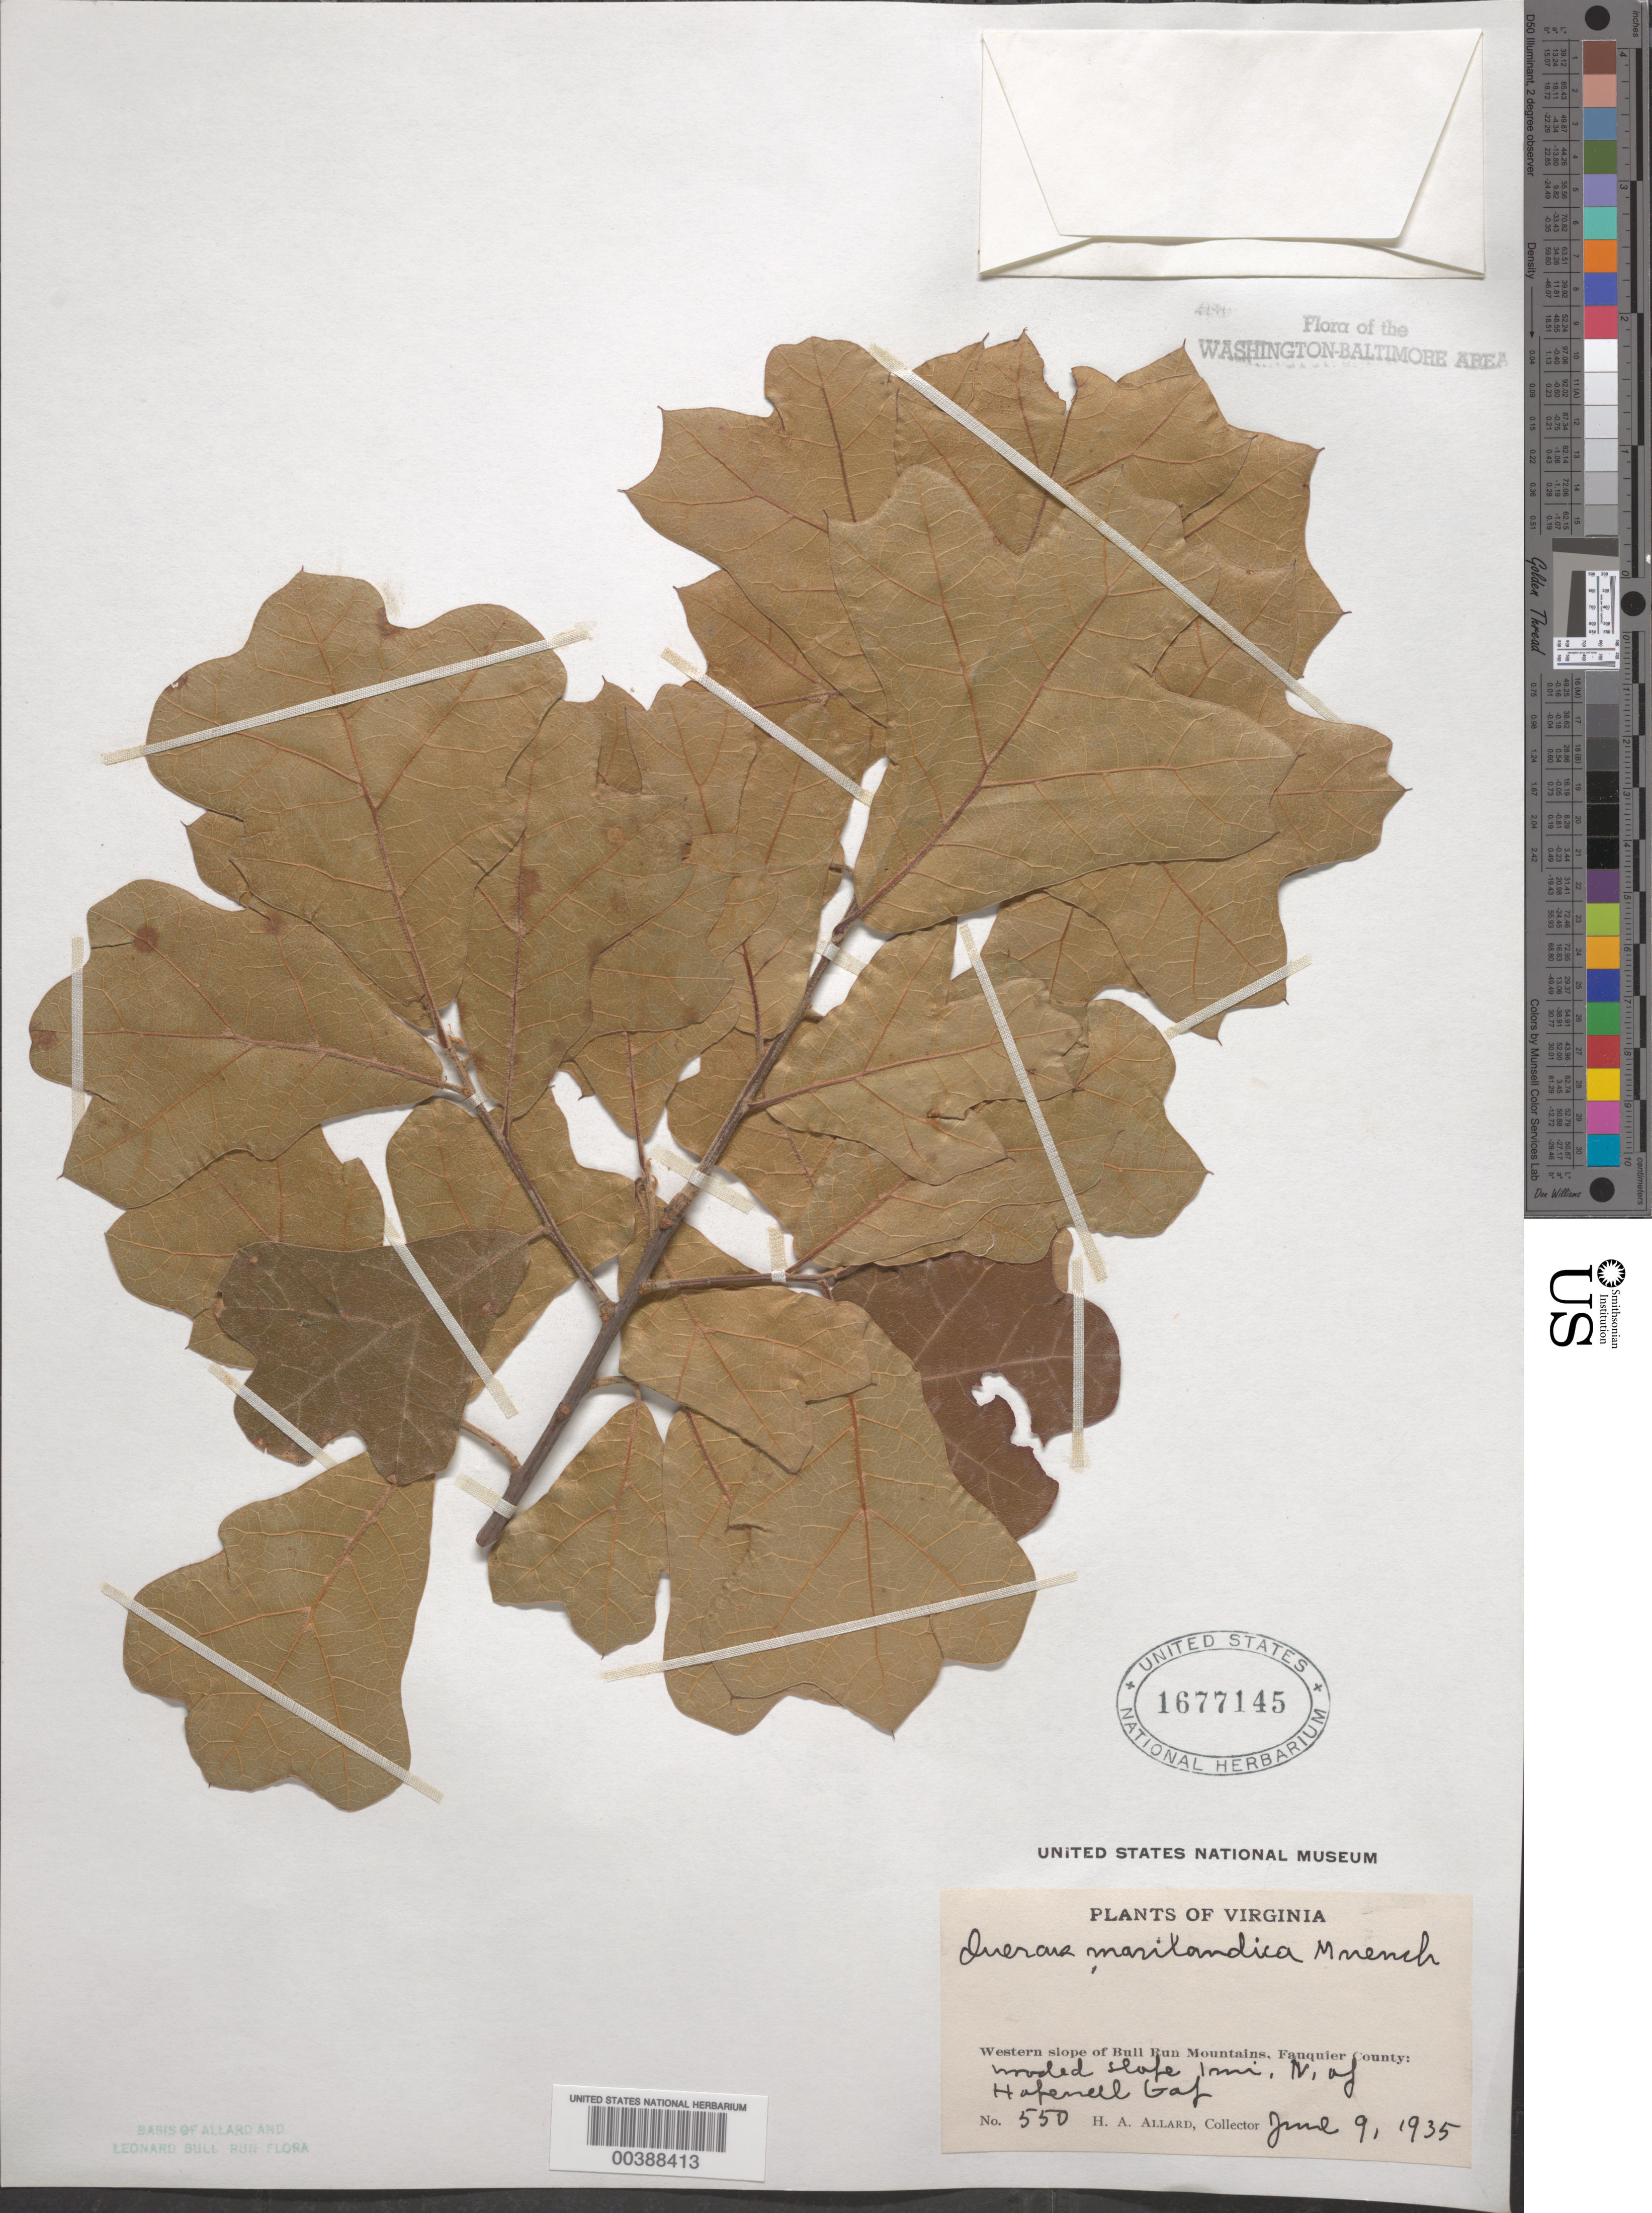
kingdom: Plantae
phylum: Tracheophyta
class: Magnoliopsida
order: Fagales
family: Fagaceae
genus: Quercus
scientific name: Quercus marilandica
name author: (L.) Münchh.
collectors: H. A. Allard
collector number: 550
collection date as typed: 09 Jun 1935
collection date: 1935-06-09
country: United States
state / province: Virginia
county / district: Fauquier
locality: North of Hopewell Gap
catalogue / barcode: US 1677145